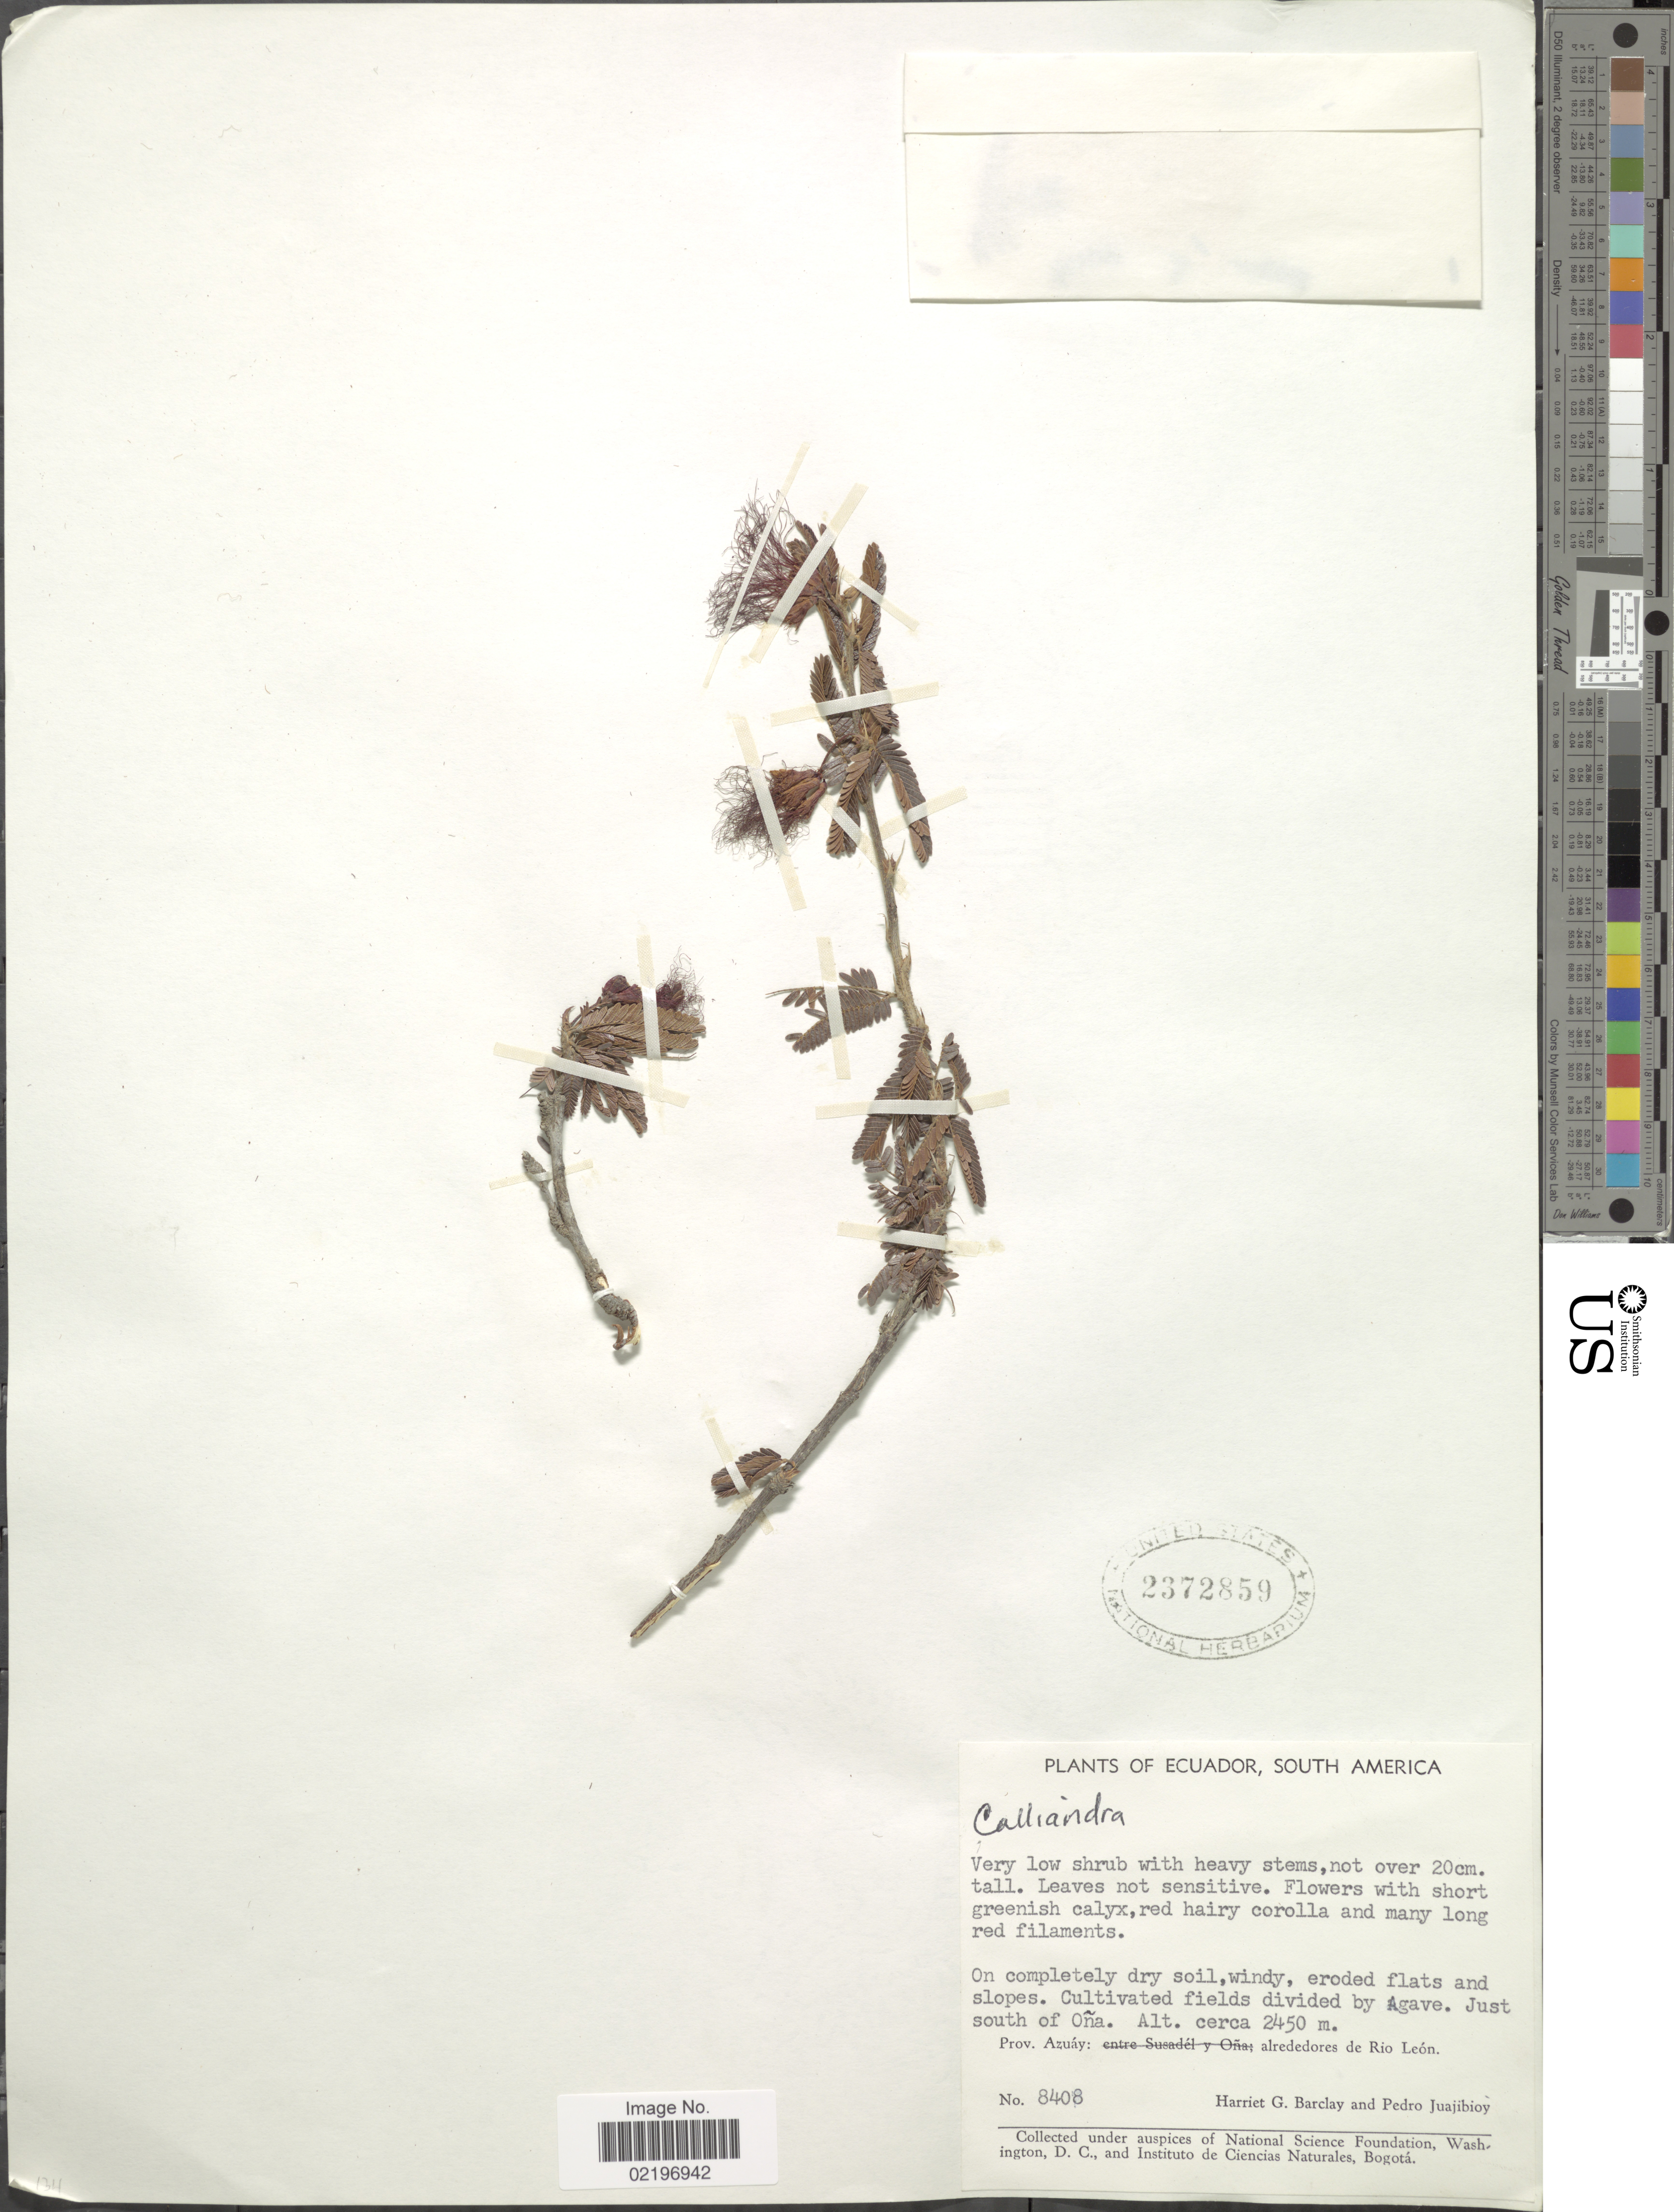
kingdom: Plantae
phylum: Tracheophyta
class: Magnoliopsida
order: Fabales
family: Fabaceae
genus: Calliandra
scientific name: Calliandra sp.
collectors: H. G. Barclay & P. Juajibioy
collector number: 8408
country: Ecuador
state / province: Azuay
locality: On completely dry soil, windy, eroded flats and slopes. Just south of Ona.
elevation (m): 2450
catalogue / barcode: US 2372859